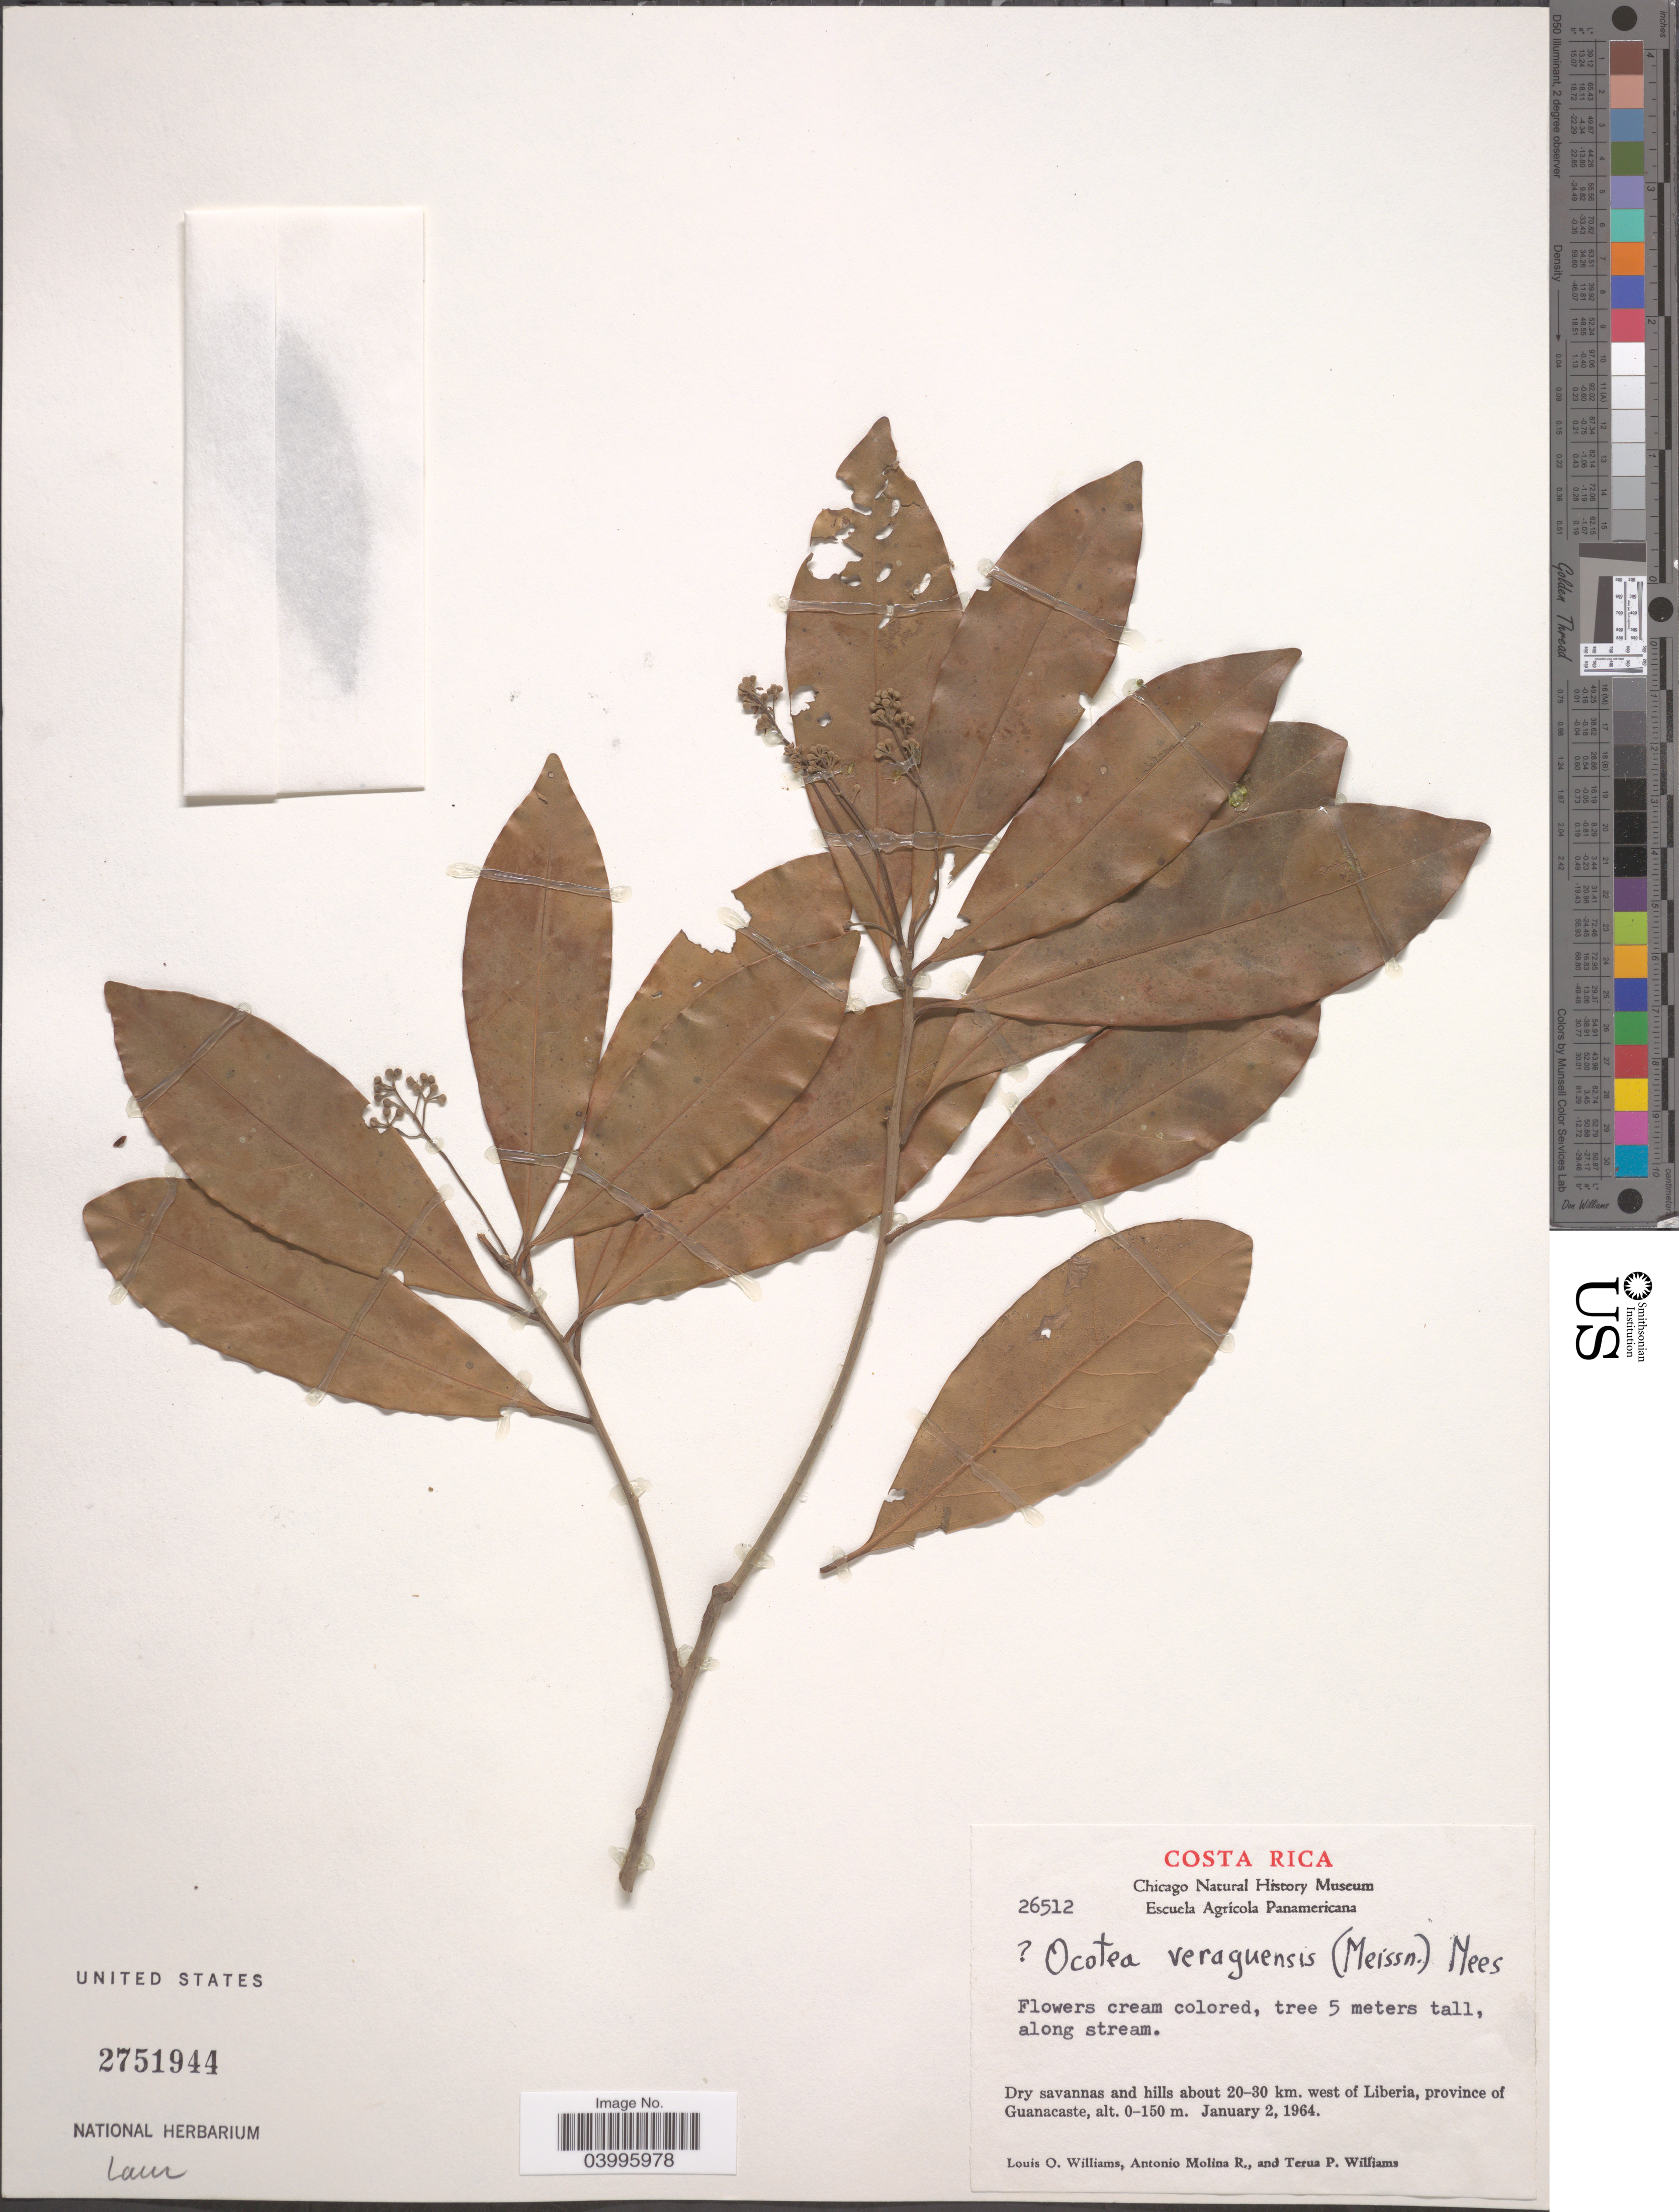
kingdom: Plantae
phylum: Tracheophyta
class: Magnoliopsida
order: Laurales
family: Lauraceae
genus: Ocotea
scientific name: Ocotea veraguensis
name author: (Meisn.) Mez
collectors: L. O. Williams, A. Molina R. & T. Williams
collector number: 26512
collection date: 1964-01-02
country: Costa Rica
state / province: Guanacaste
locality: Dry savannas and hills about 20-30 km. west of Liberia.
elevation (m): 0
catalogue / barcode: US 2751944